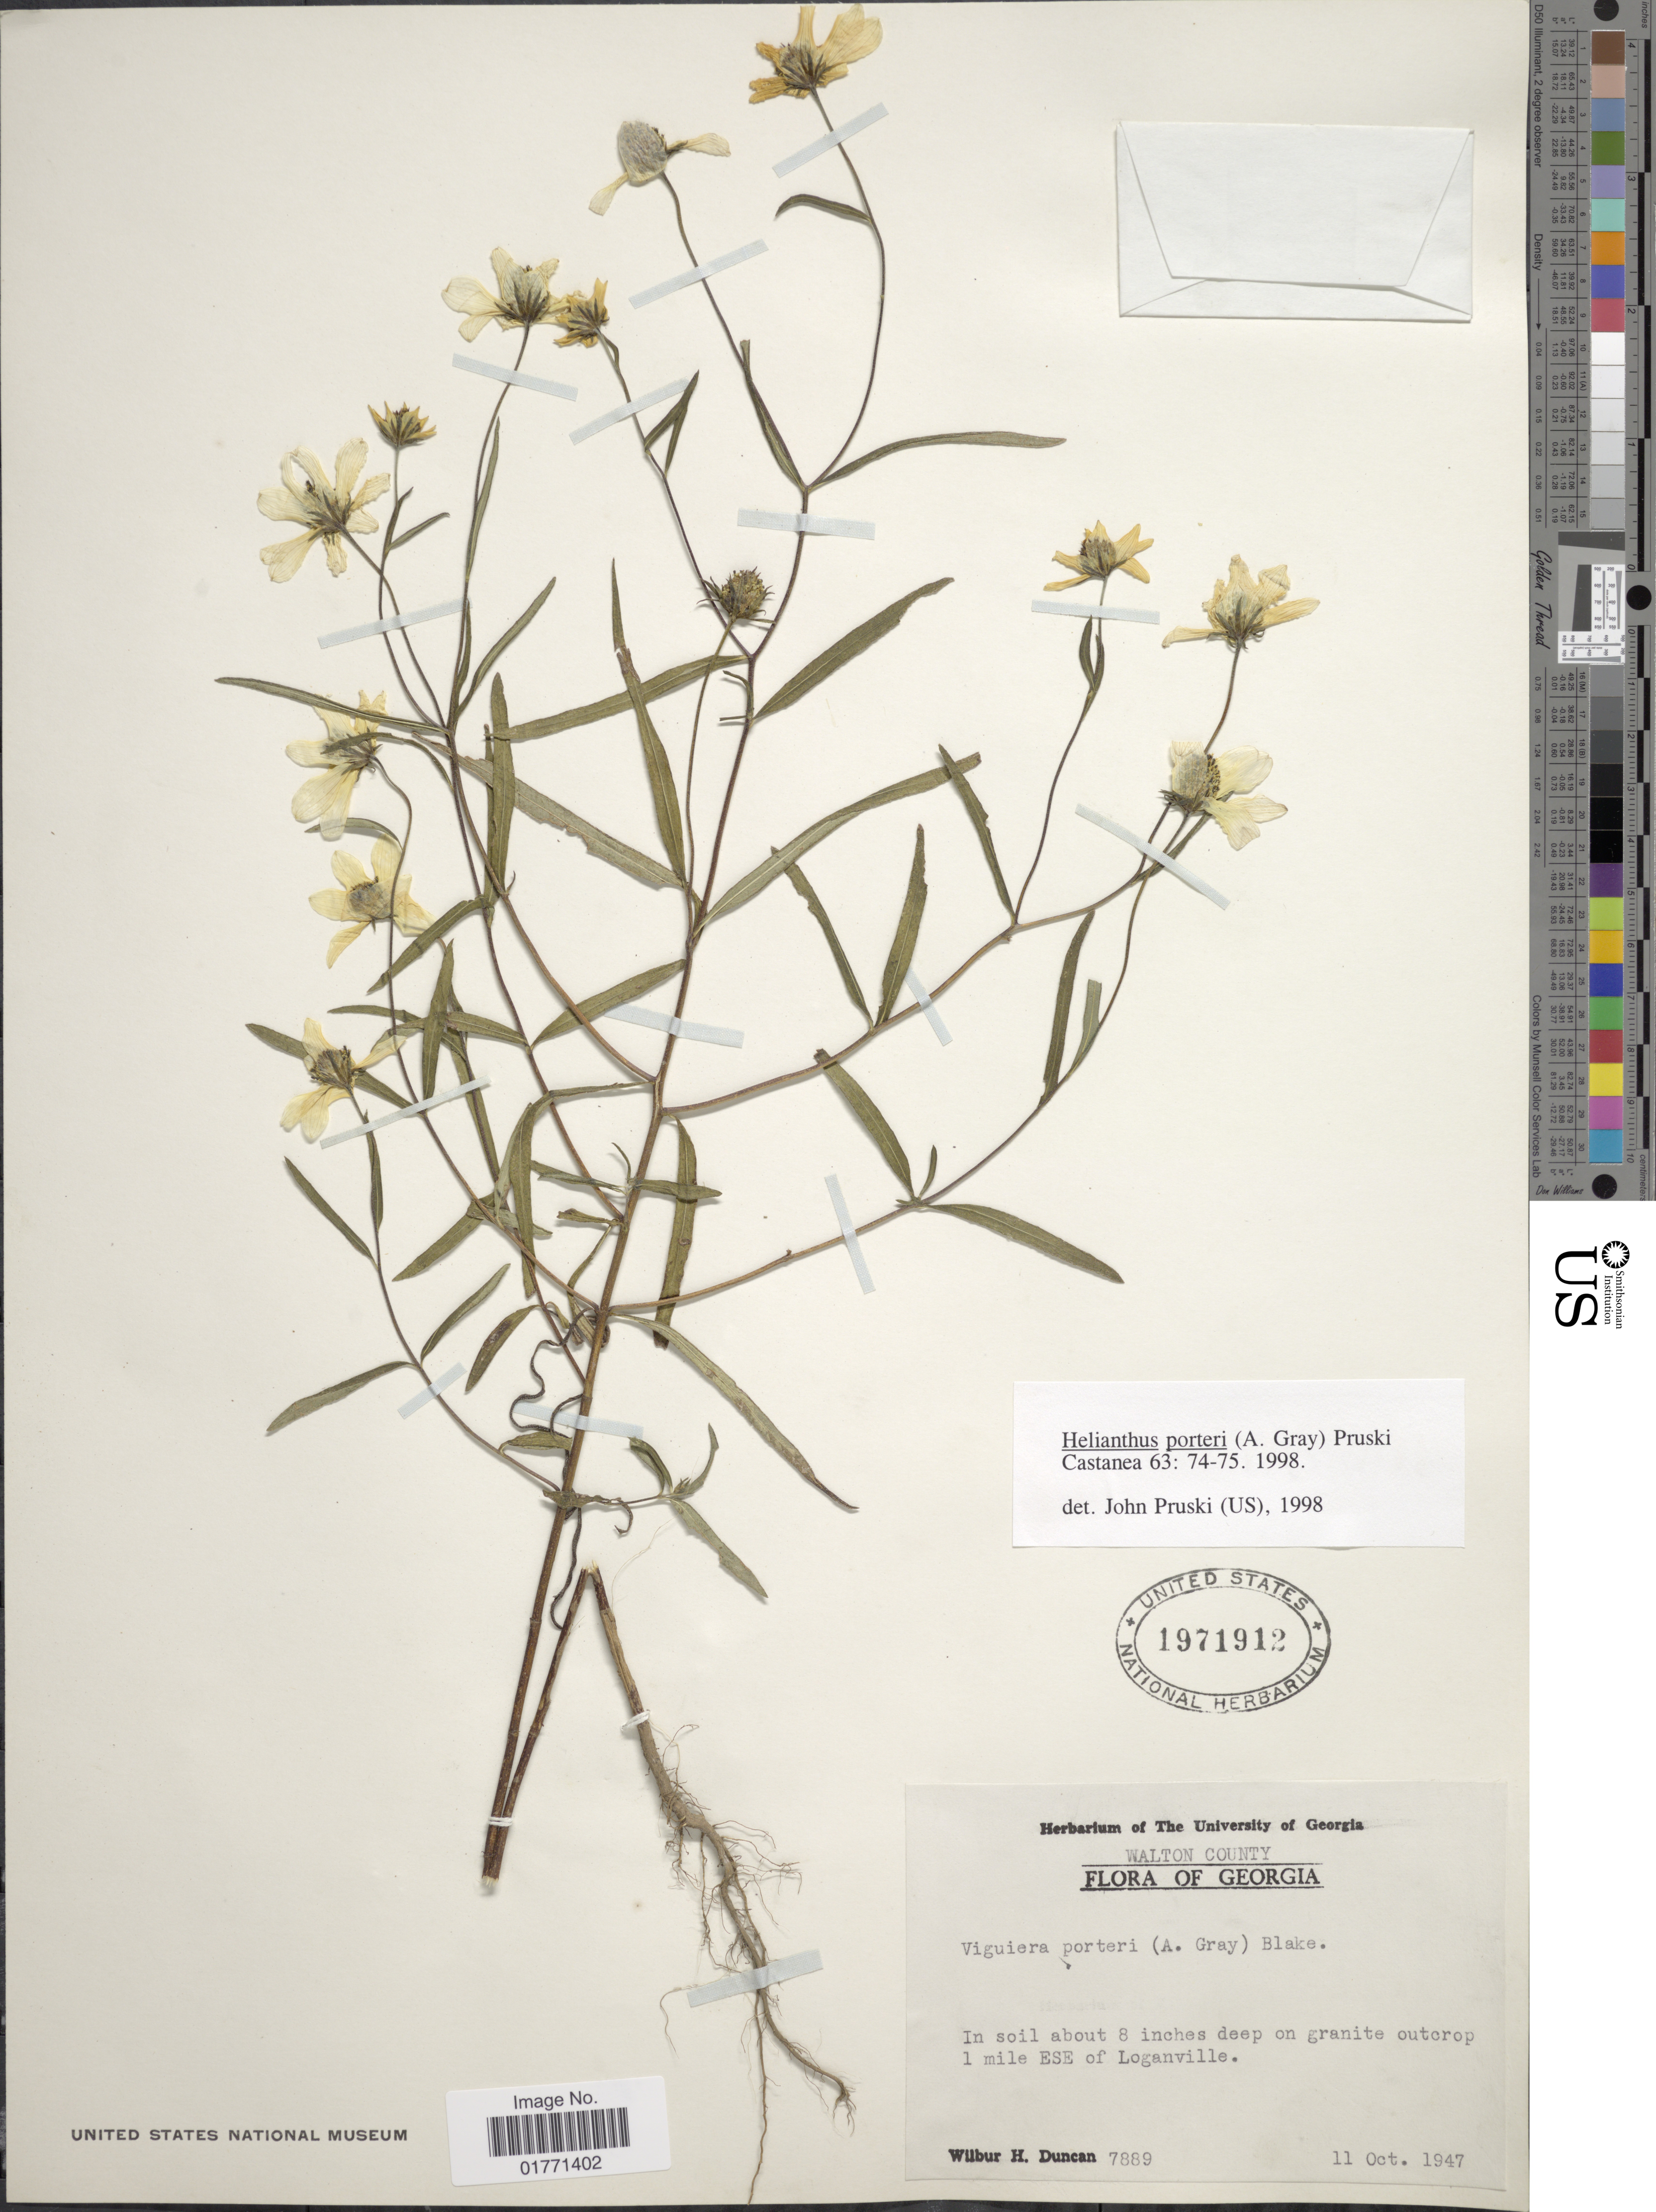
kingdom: Plantae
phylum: Tracheophyta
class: Magnoliopsida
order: Asterales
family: Asteraceae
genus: Helianthus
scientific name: Helianthus porteri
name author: (A. Gray) Pruski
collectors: W. H. Duncan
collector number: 7889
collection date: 1947-10-11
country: United States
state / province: Georgia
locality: Walton County, in soil about 8 inches deep on granite outcrop 1 mile ESE of Loganville.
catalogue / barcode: US 1971912